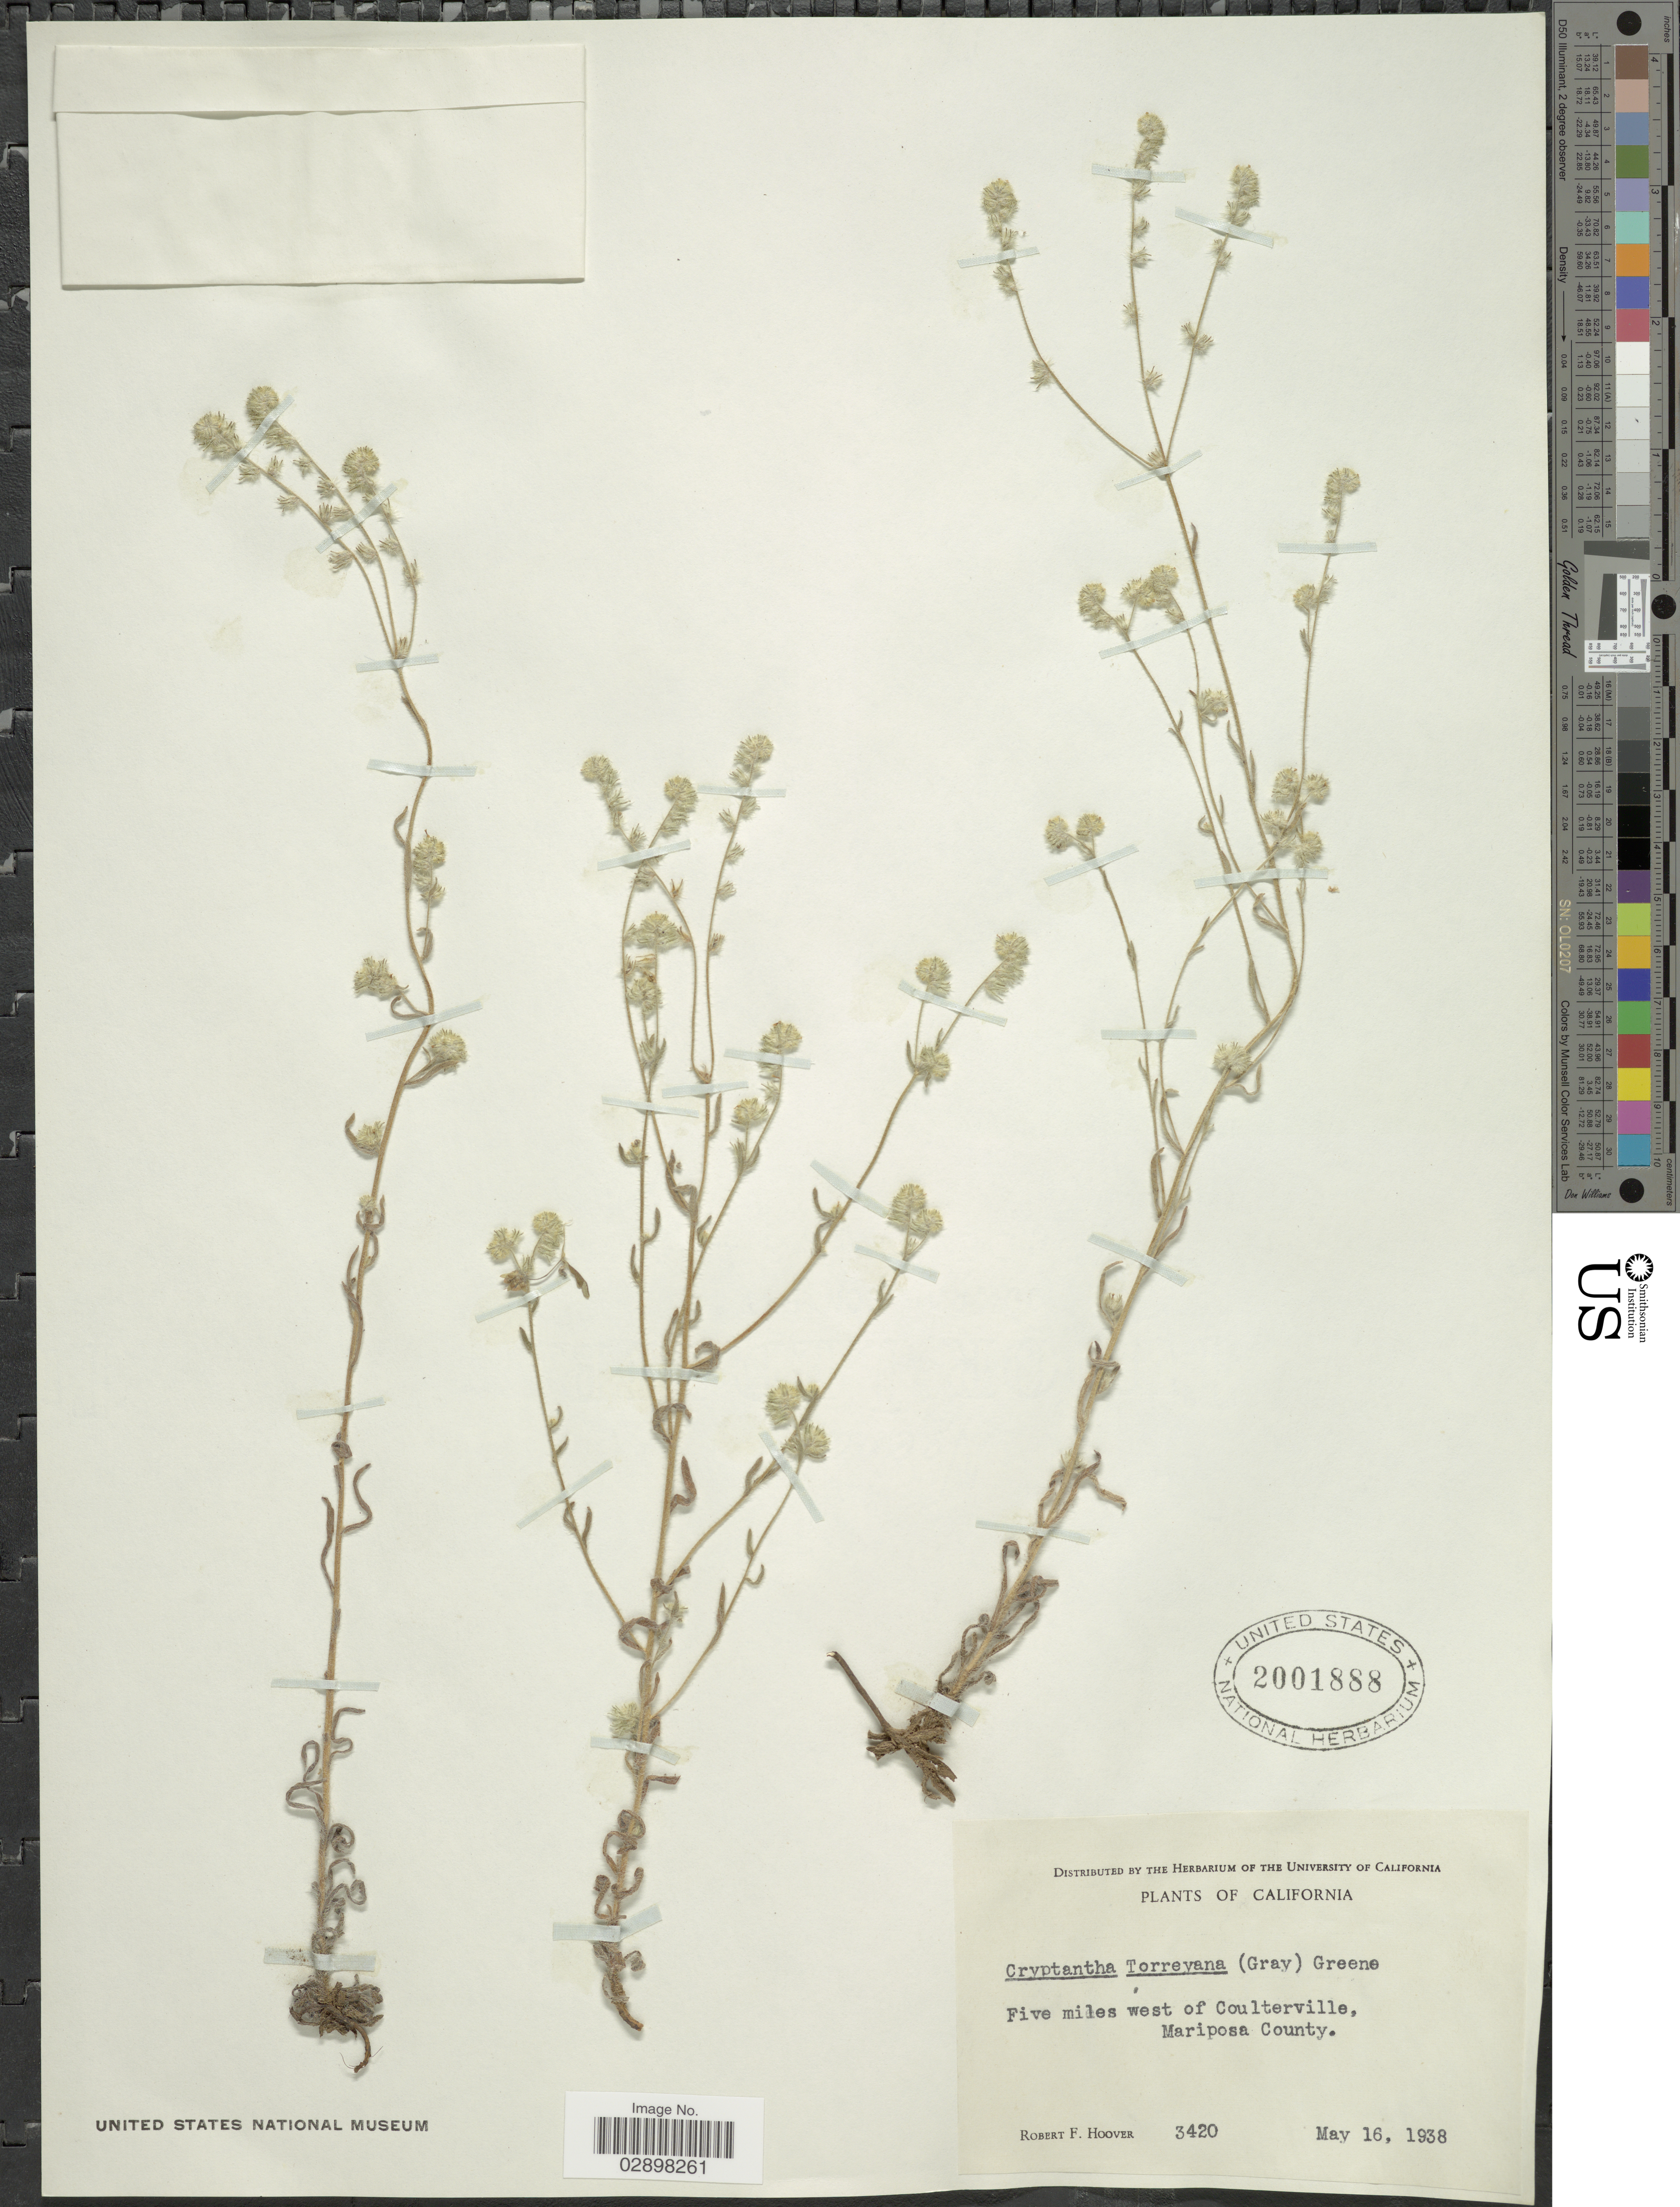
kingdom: Plantae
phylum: Tracheophyta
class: Magnoliopsida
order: Boraginales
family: Boraginaceae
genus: Cryptantha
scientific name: Cryptantha torreyana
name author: (A. Gray) S.W. Greene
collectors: R. F. Hoover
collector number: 3420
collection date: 1938-05-16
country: United States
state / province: California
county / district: Mariposa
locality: Five miles west of Coulterville, Mariposa County.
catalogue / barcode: US 2001888